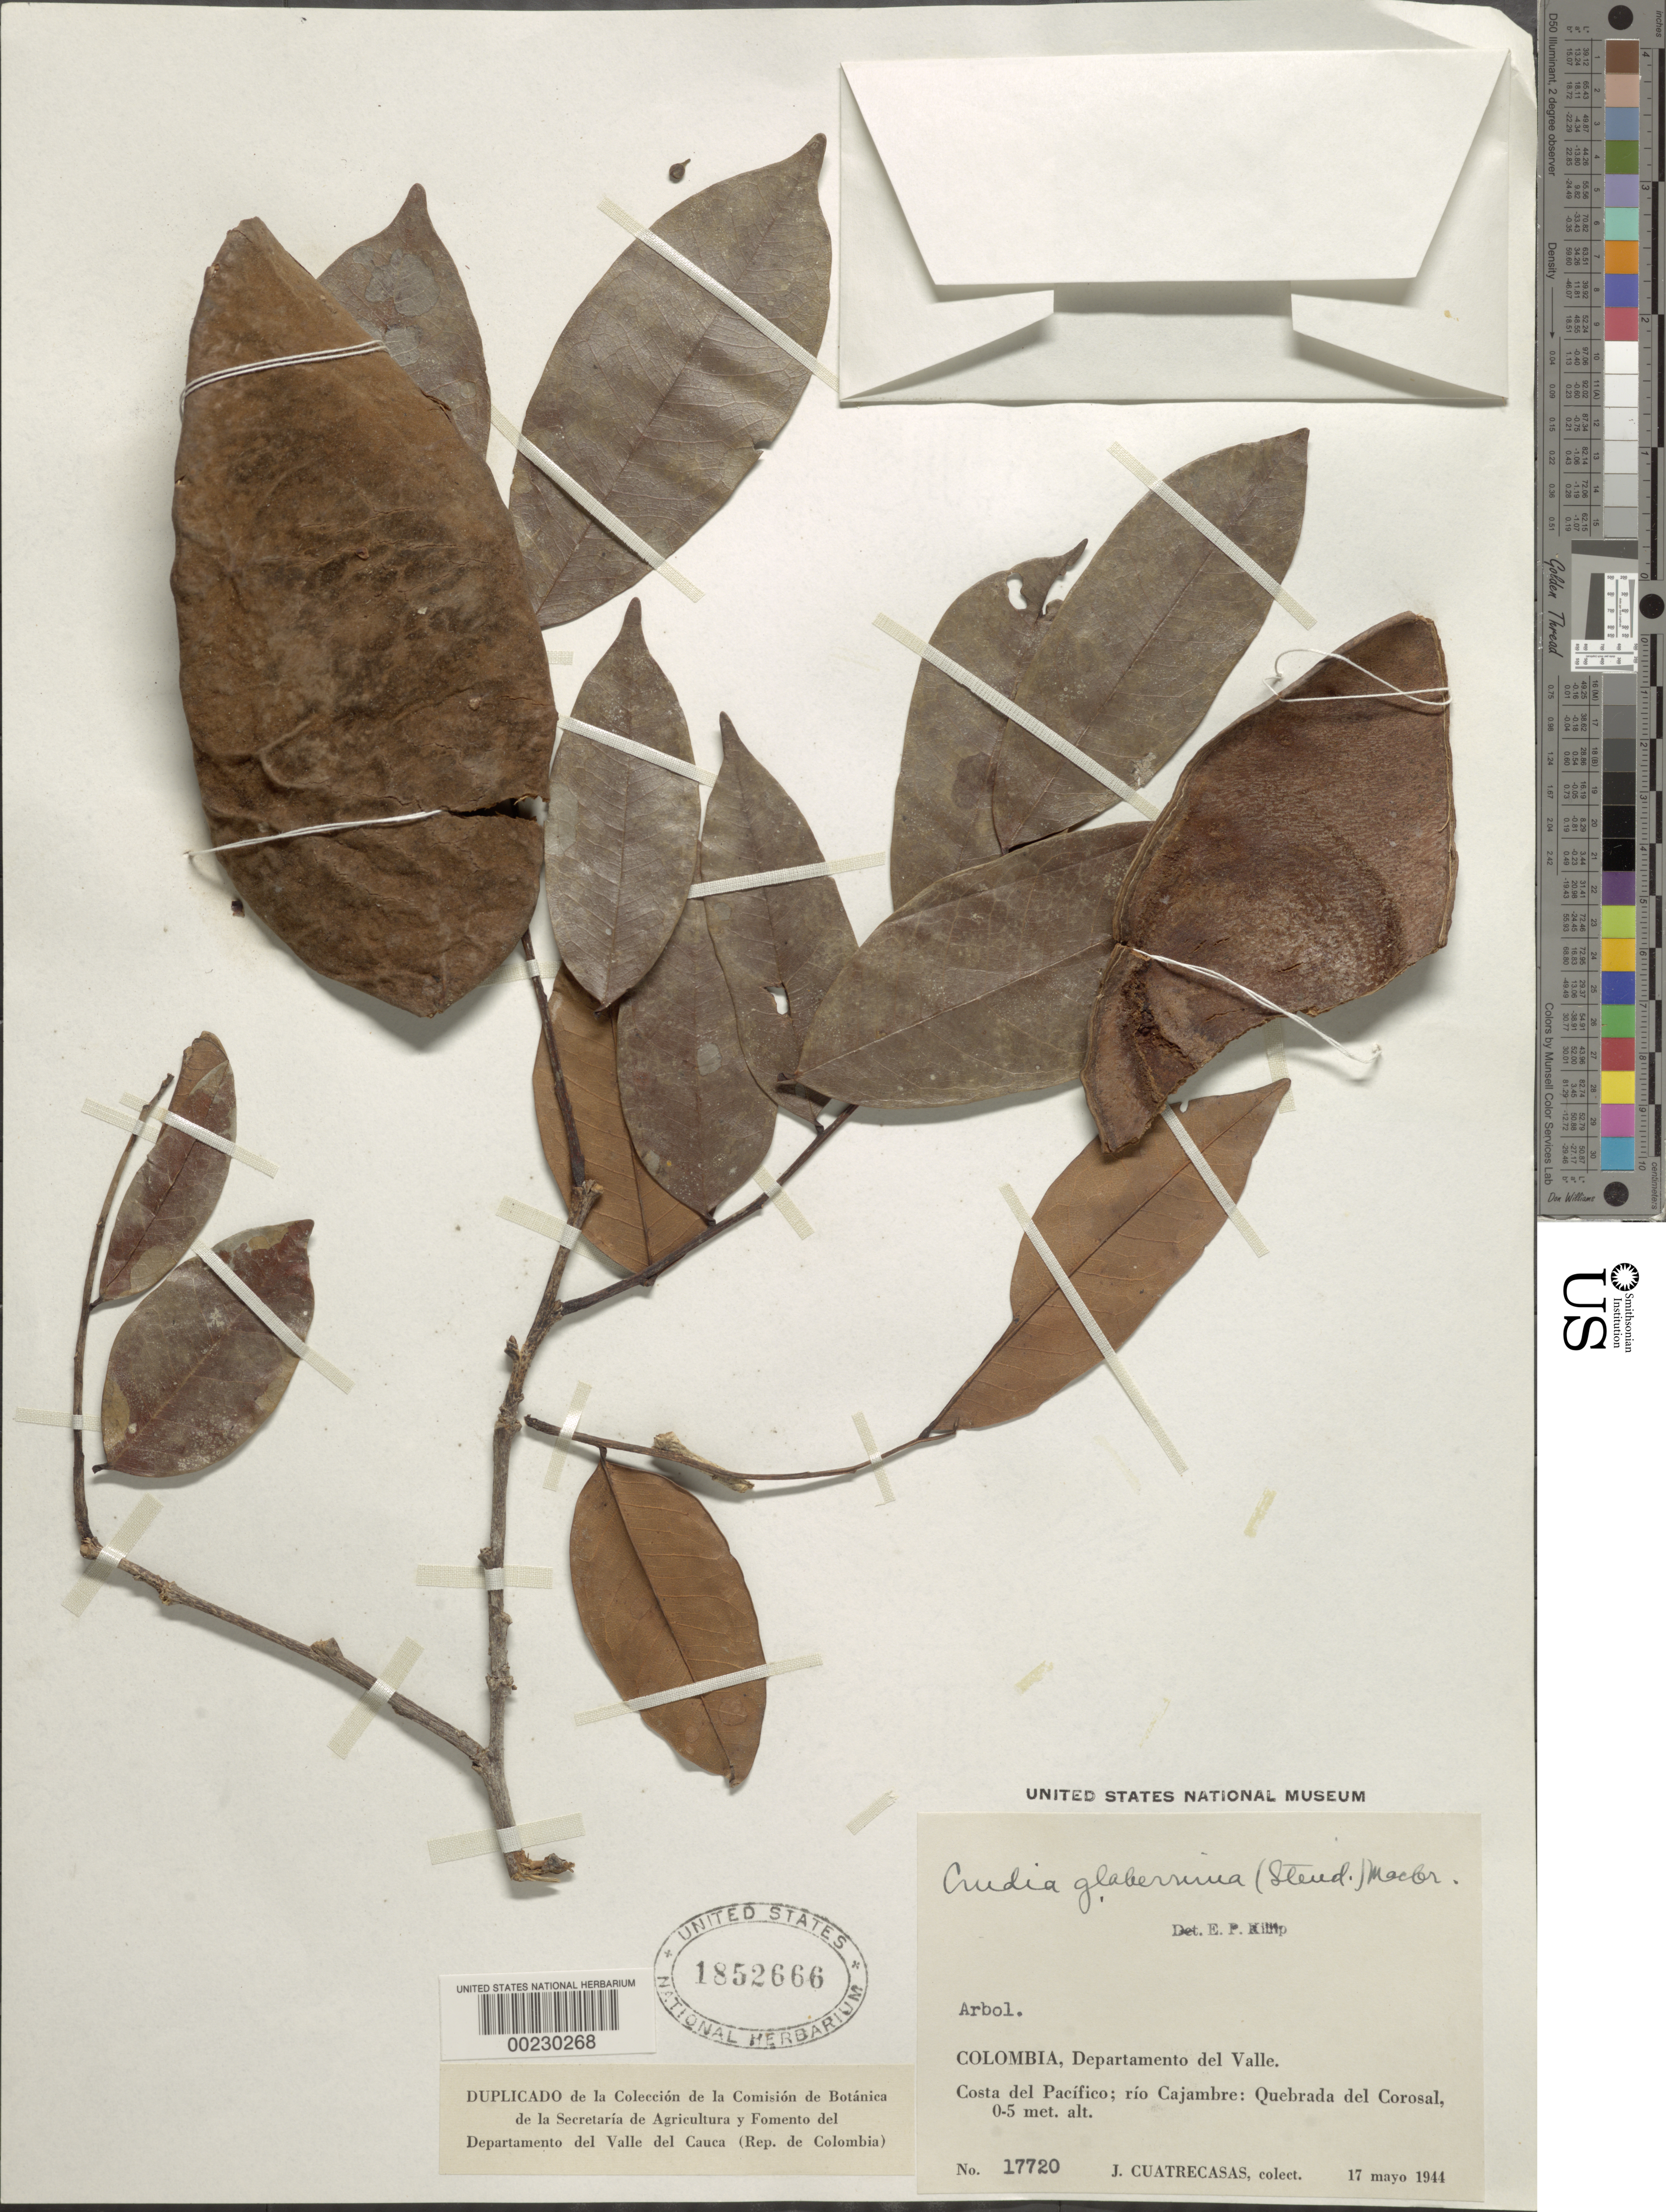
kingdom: Plantae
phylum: Tracheophyta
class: Magnoliopsida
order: Fabales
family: Fabaceae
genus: Crudia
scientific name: Crudia glaberrima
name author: (Steud.) J.F. Macbr.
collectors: J. Cuatrecasas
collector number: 17720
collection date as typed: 17 May 1944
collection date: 1944-05-17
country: Colombia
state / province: Valle del Cauca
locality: Costa del Pacifico; Rio Cajambre; Quebrada del coRosal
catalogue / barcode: US 1852666